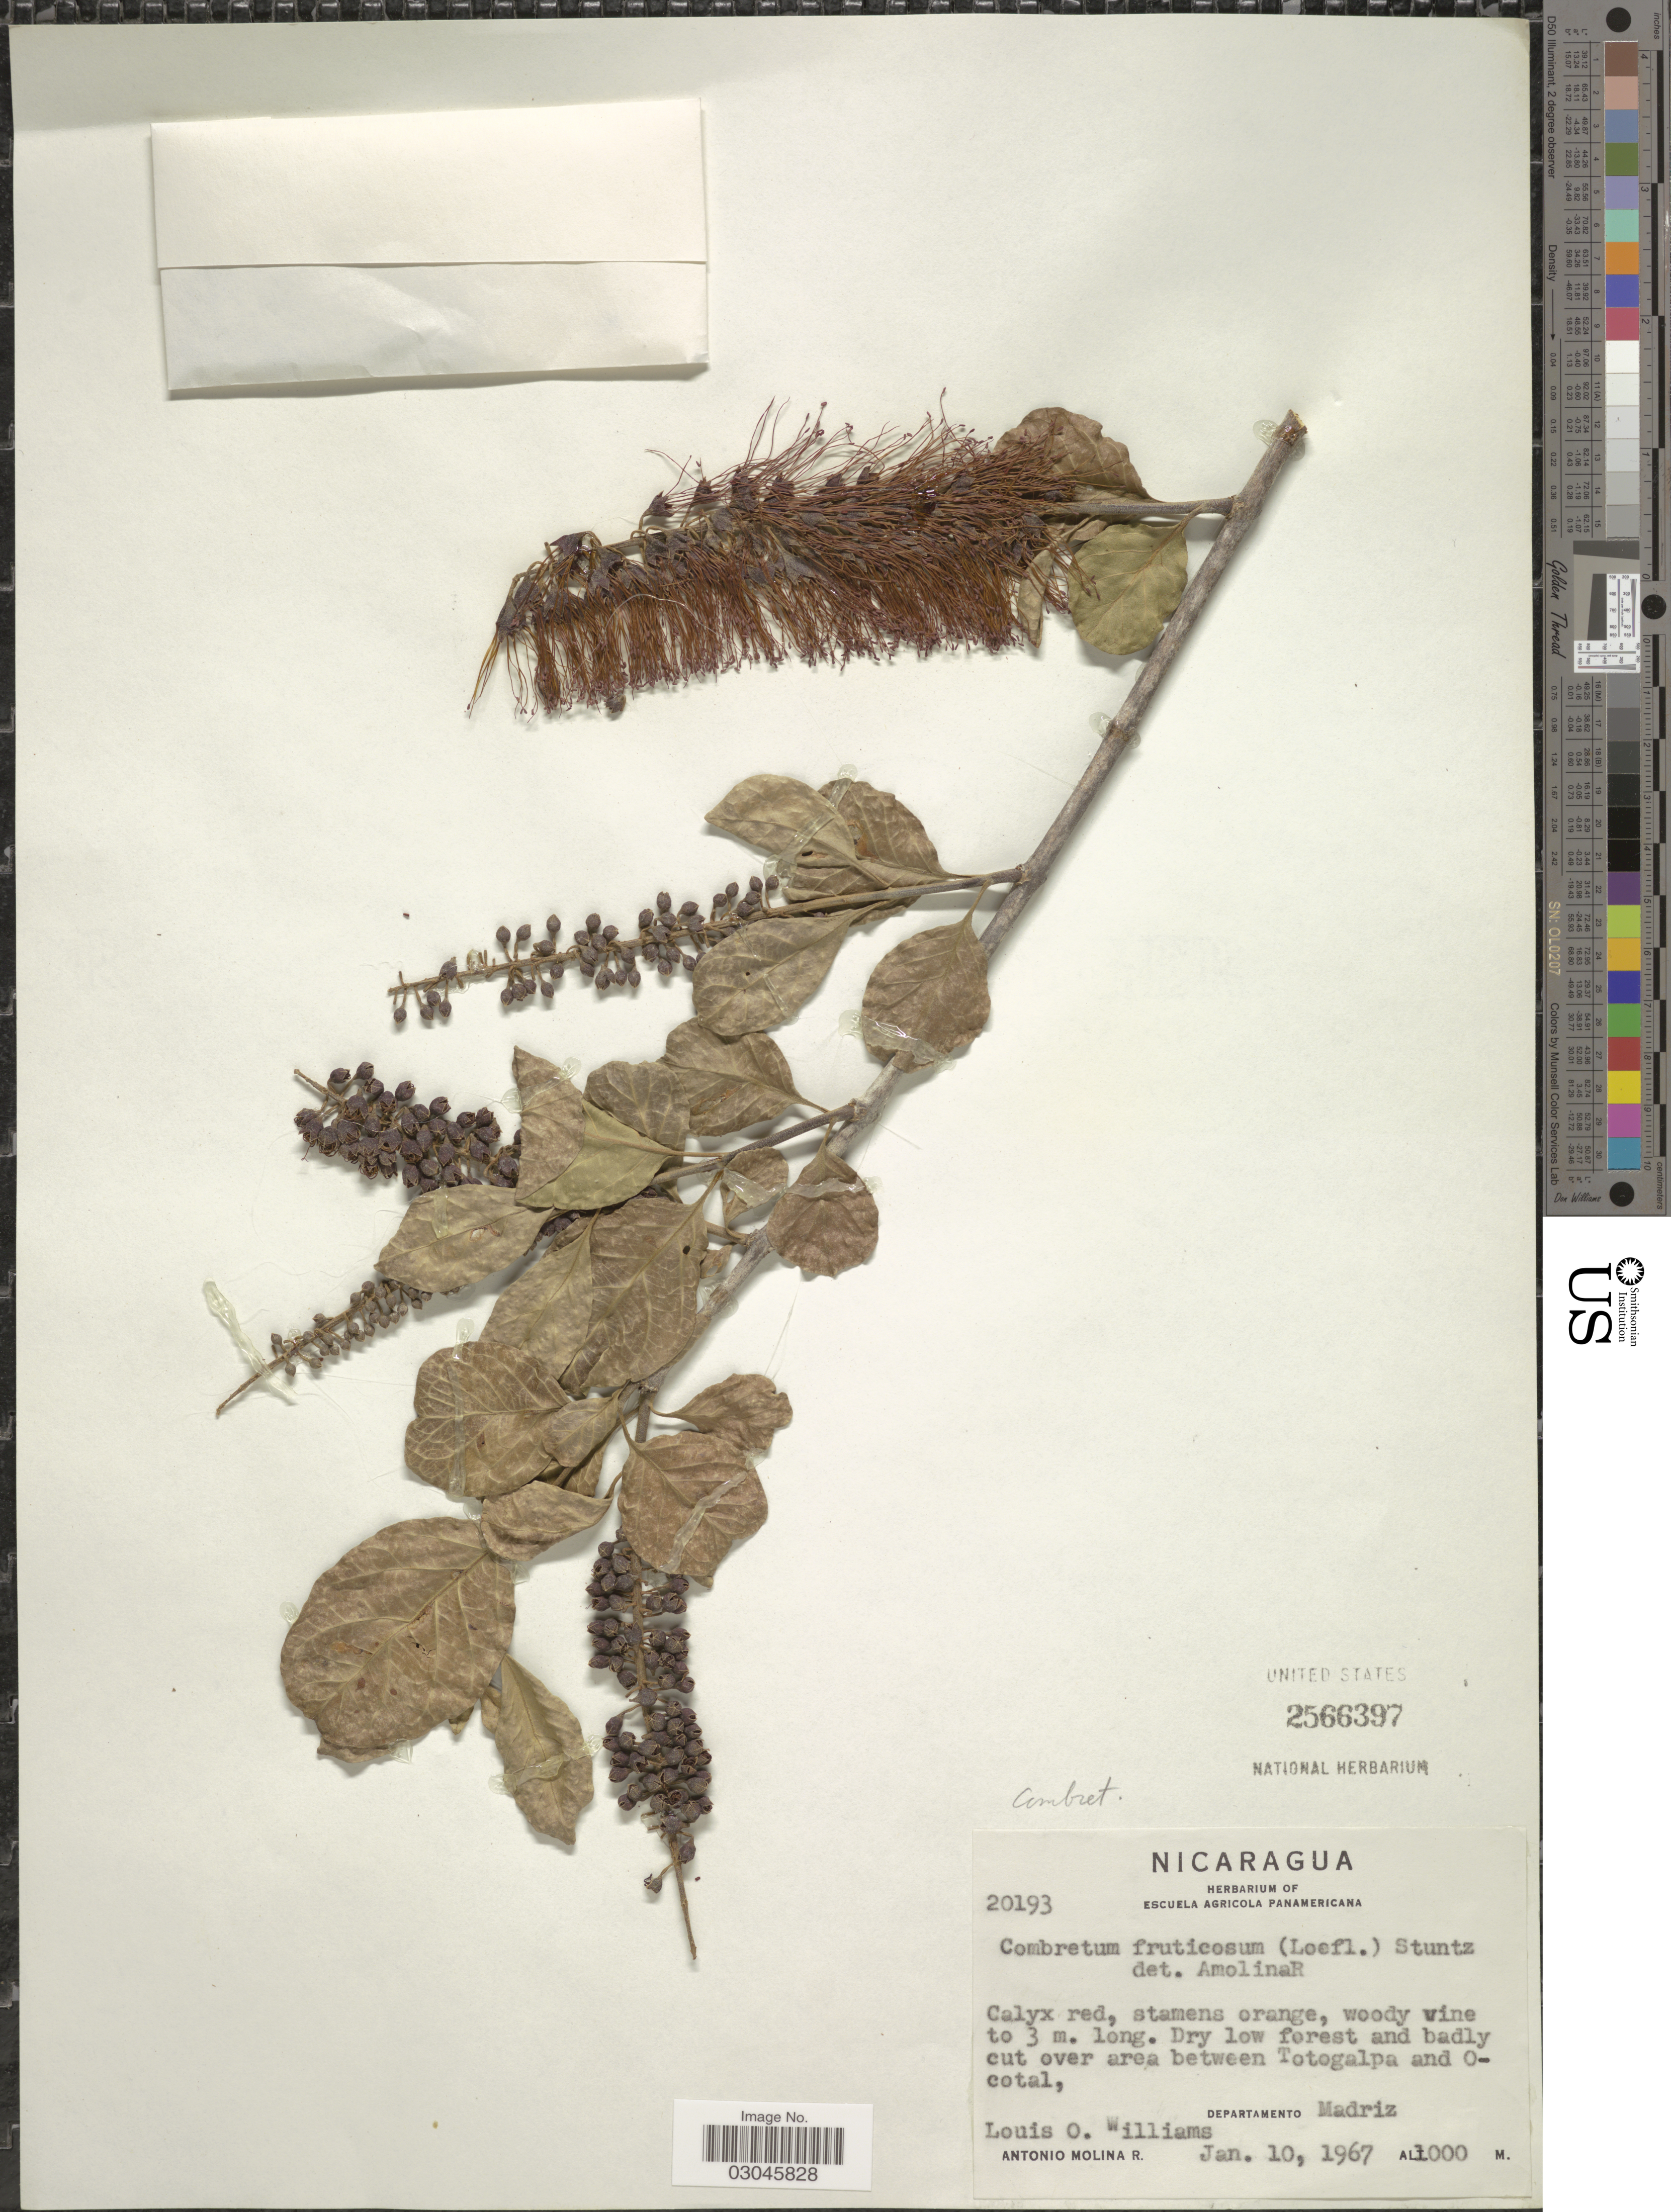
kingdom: Plantae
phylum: Tracheophyta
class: Magnoliopsida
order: Myrtales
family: Combretaceae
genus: Combretum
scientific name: Combretum fruticosum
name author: (Loefl.) Stuntz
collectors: L. O. Williams & A. Molina R.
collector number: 20193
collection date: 1967-01-10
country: Nicaragua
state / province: Madriz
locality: Dry low forest and badly cut over area between Totogalpa and Ocotal, Departamento Madriz.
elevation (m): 1000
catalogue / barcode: US 2566397